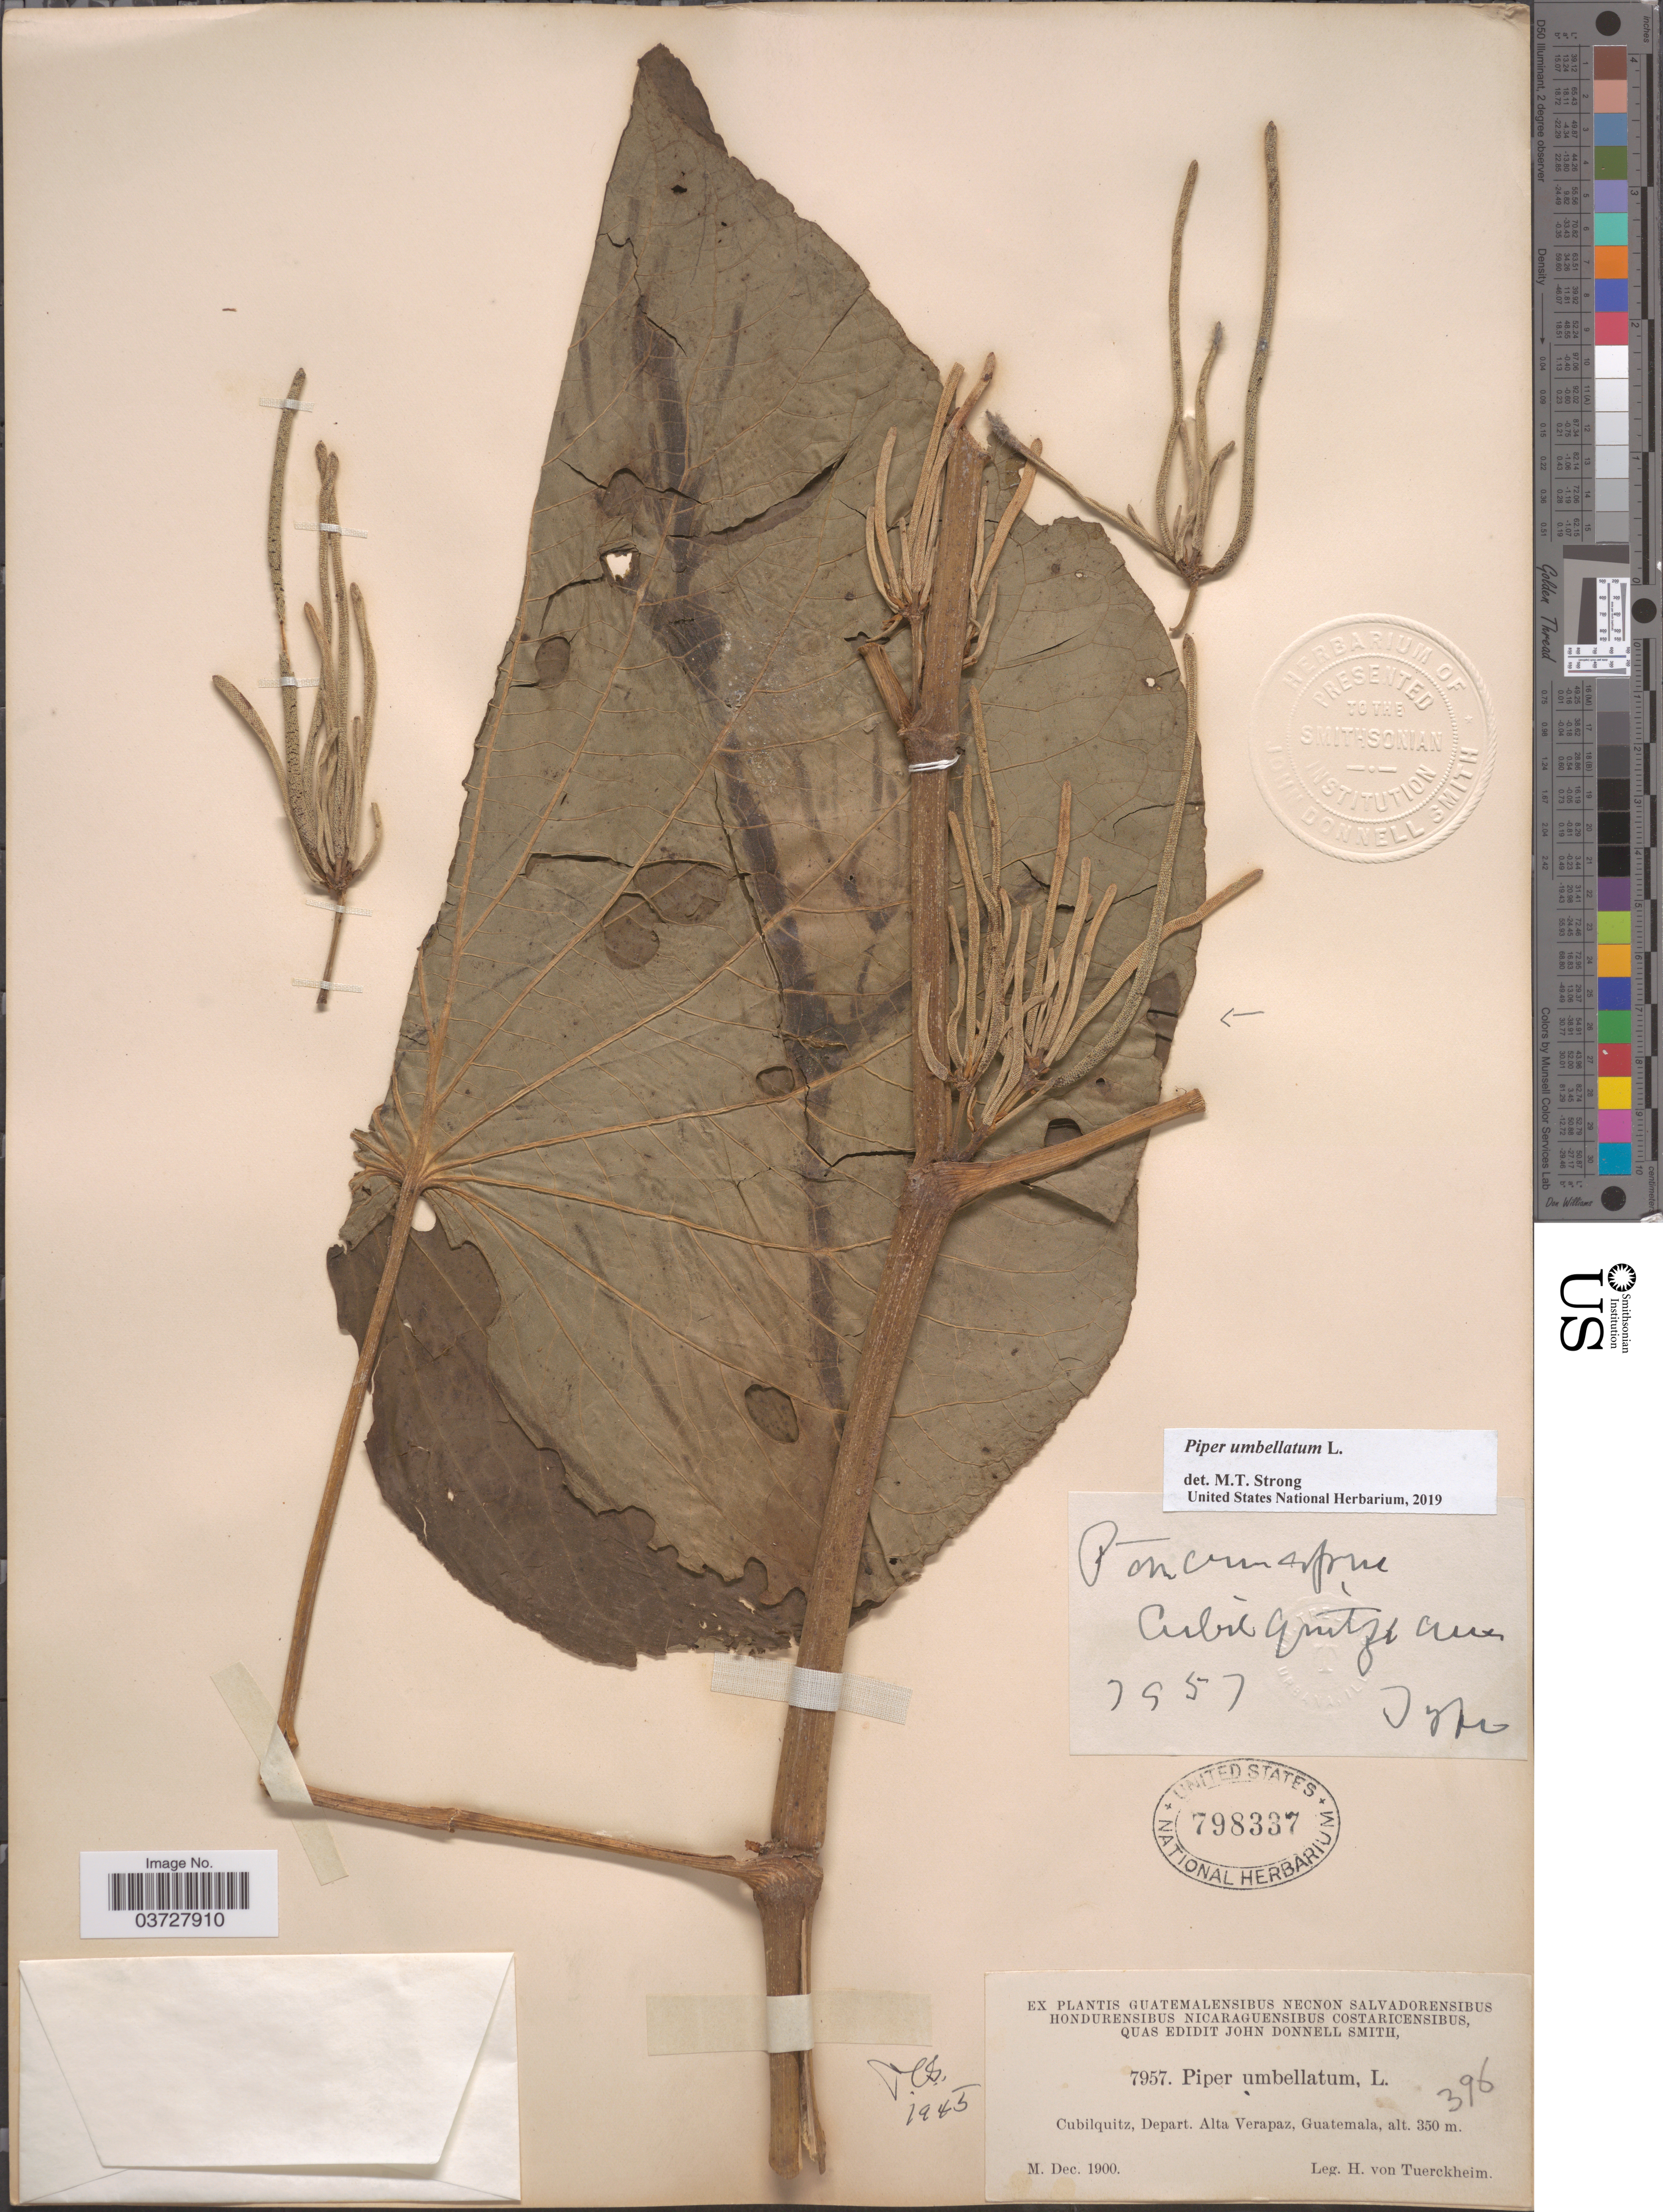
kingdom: Plantae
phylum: Tracheophyta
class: Magnoliopsida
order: Piperales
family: Piperaceae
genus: Piper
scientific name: Piper umbellatum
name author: L.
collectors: H. von Türckheim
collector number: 7957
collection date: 1900-12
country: Guatemala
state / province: Alta Verapaz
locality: Cubilquitz, Depart. Alta Verapaz.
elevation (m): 350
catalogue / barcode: US 798337